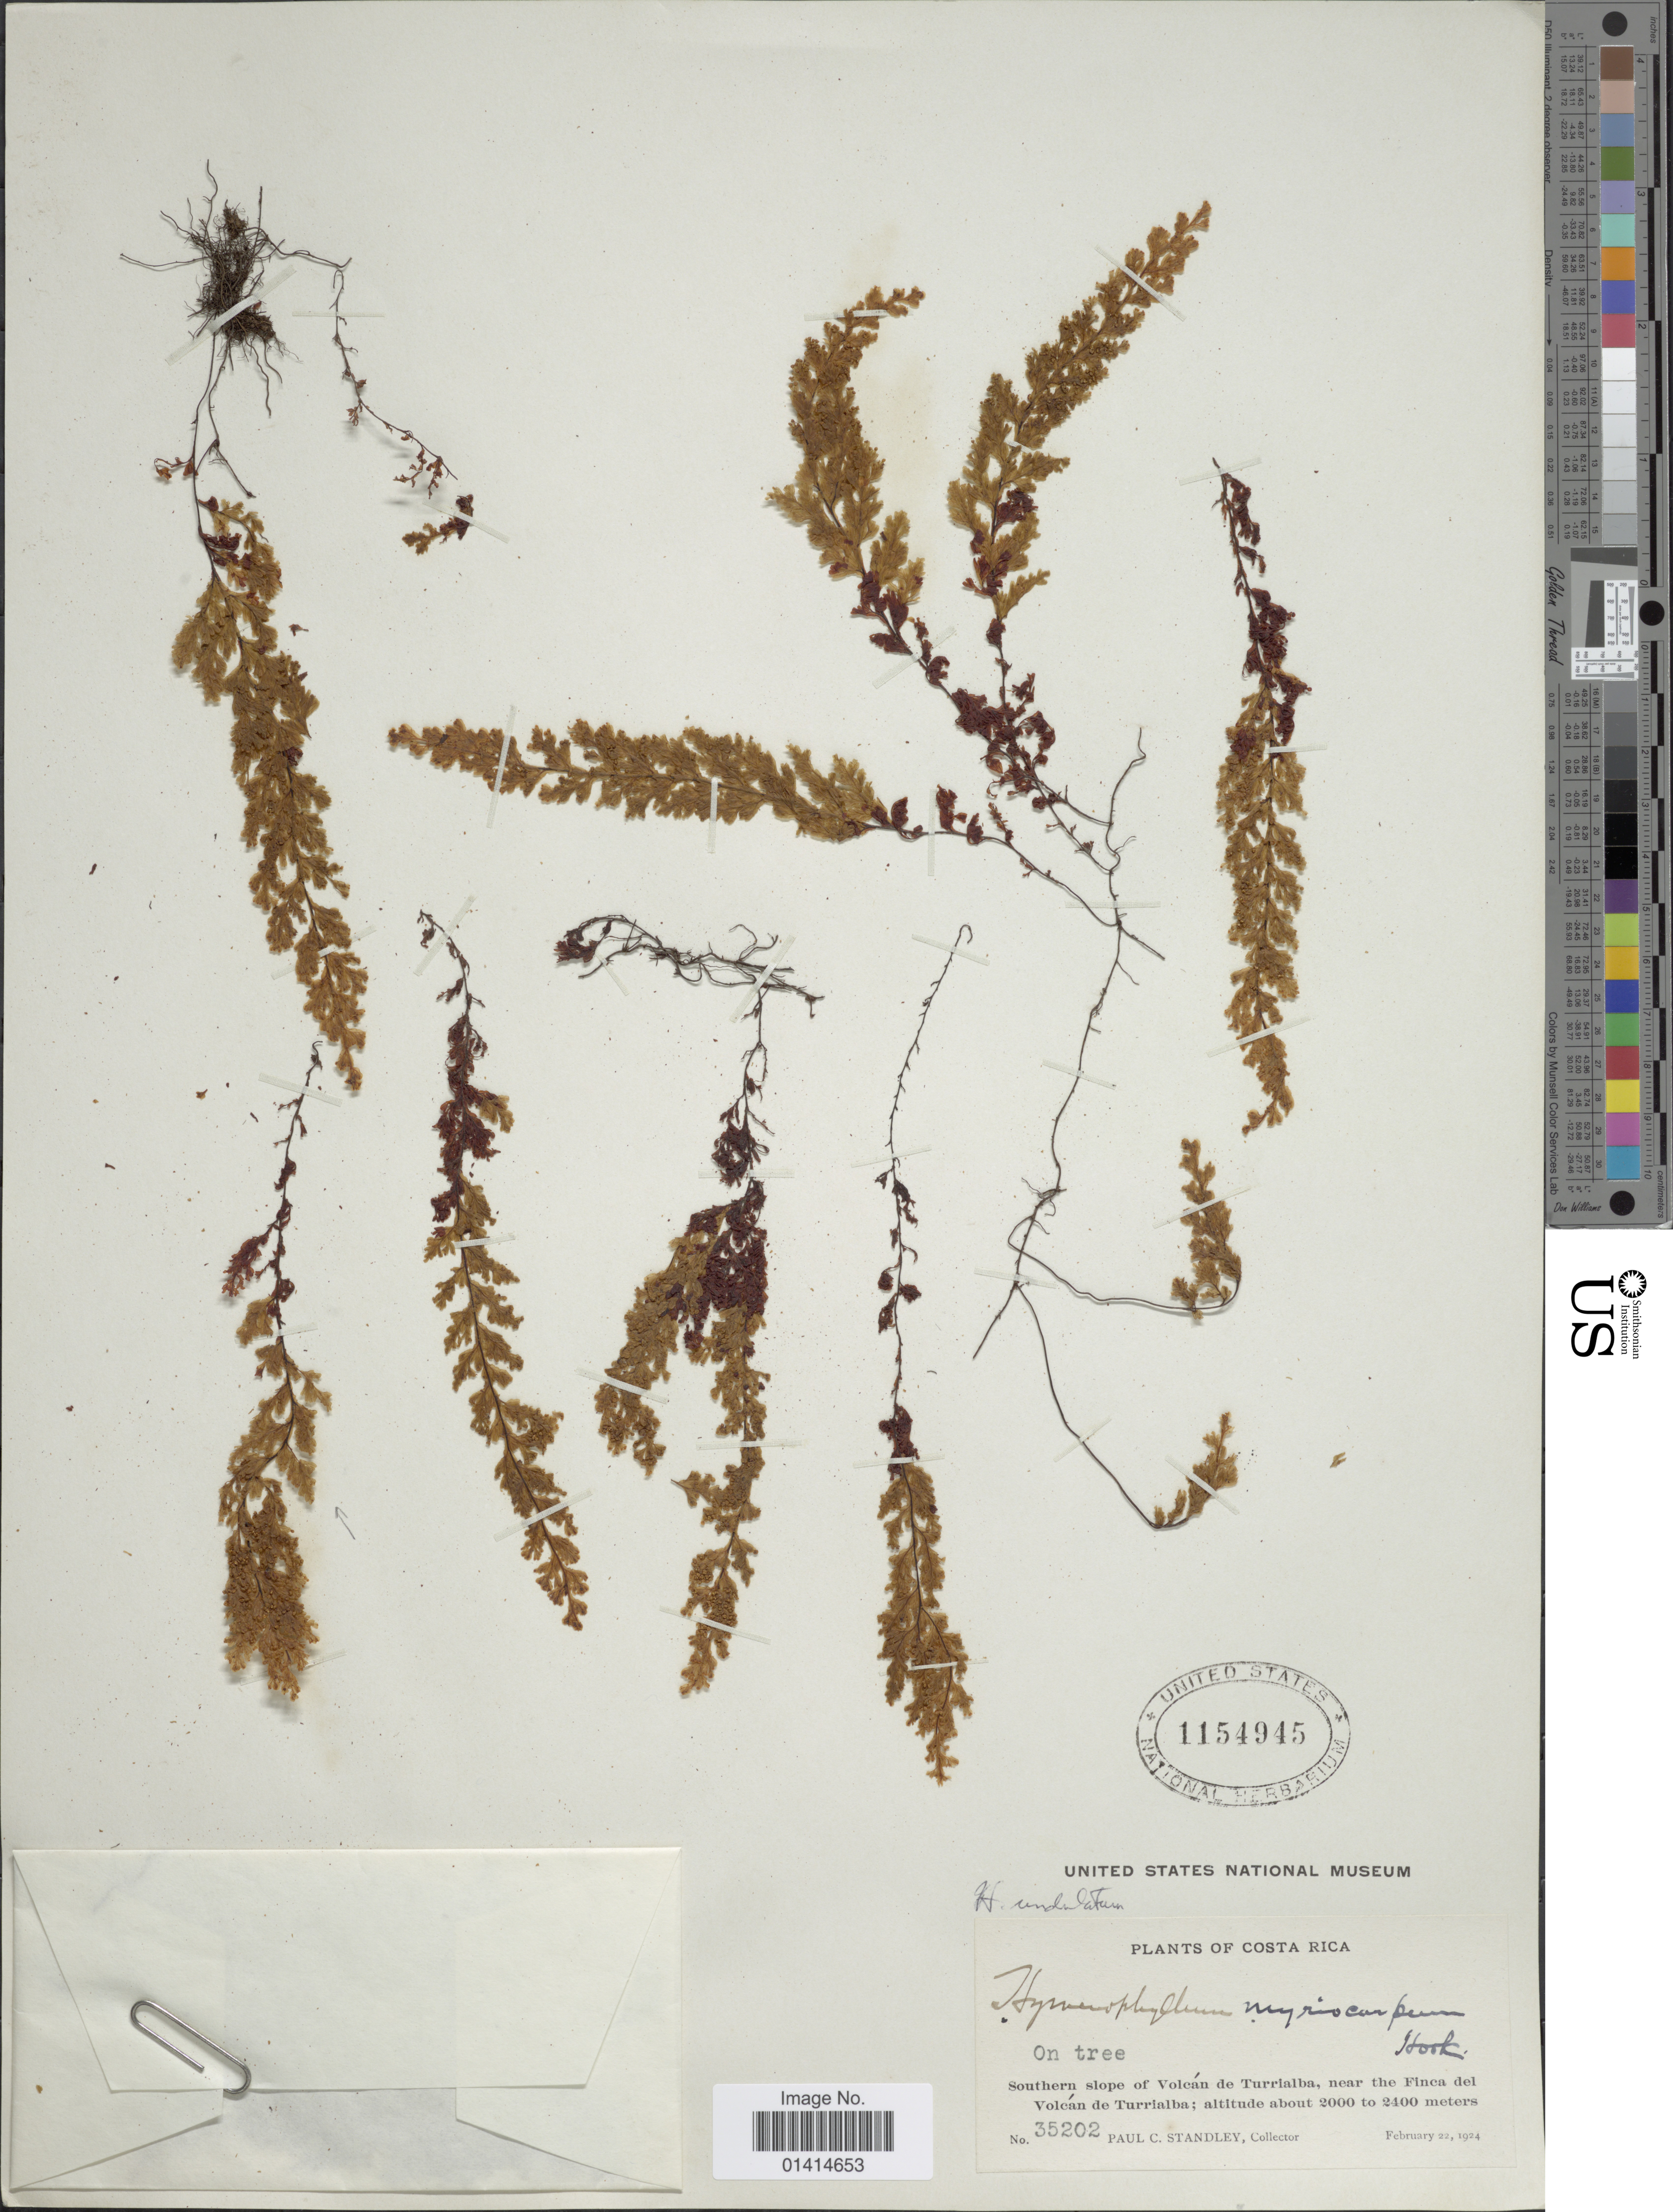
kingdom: Plantae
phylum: Tracheophyta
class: Polypodiopsida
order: Hymenophyllales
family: Hymenophyllaceae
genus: Hymenophyllum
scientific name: Hymenophyllum undulatum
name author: (Sw.) Sw.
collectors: P. C. Standley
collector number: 35202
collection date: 1924-02-22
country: Costa Rica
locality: Southern slope of Volcán de turrialba, near the Finca del Volcán de Turrialba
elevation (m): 2000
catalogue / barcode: US 1154945